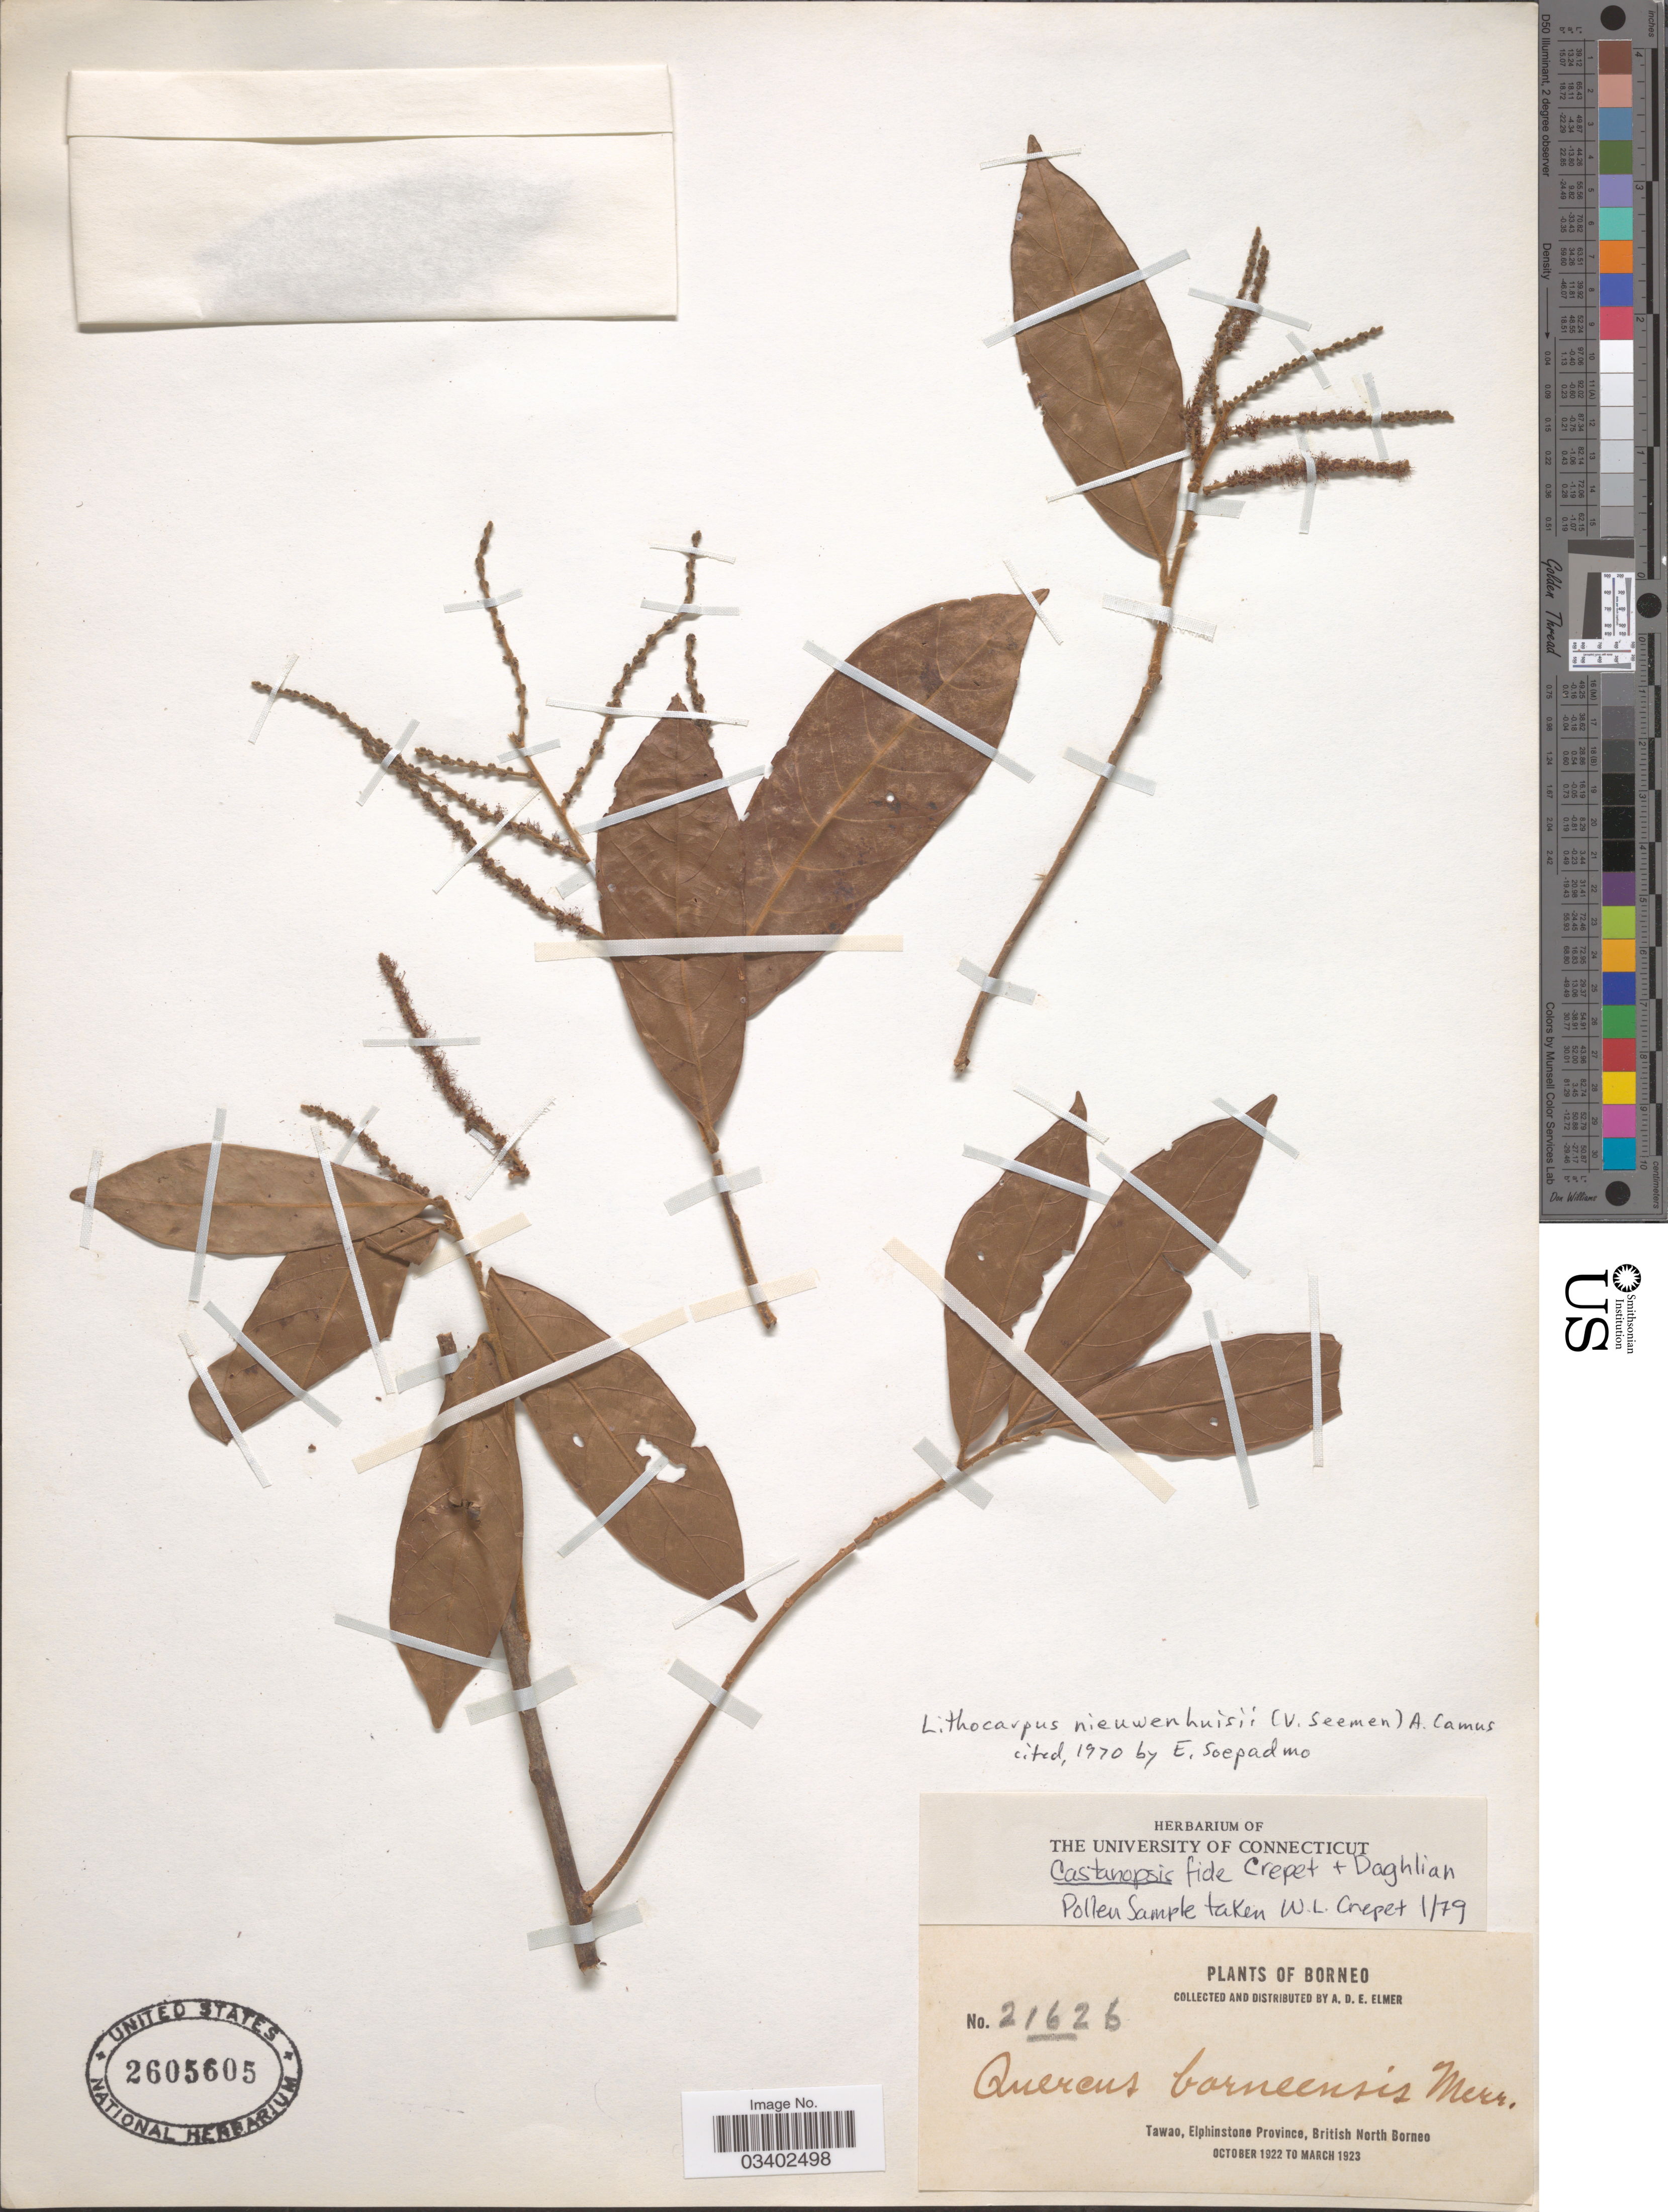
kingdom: Plantae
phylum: Tracheophyta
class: Magnoliopsida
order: Fagales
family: Fagaceae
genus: Lithocarpus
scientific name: Lithocarpus nieuwenhuisii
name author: (Seem.) A. Camus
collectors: A. D. E. Elmer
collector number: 21626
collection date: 1922-10/1923-03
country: Malaysia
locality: Borneo. Tawao, Elphinstone Province, British North Borneo.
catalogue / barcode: US 2605605